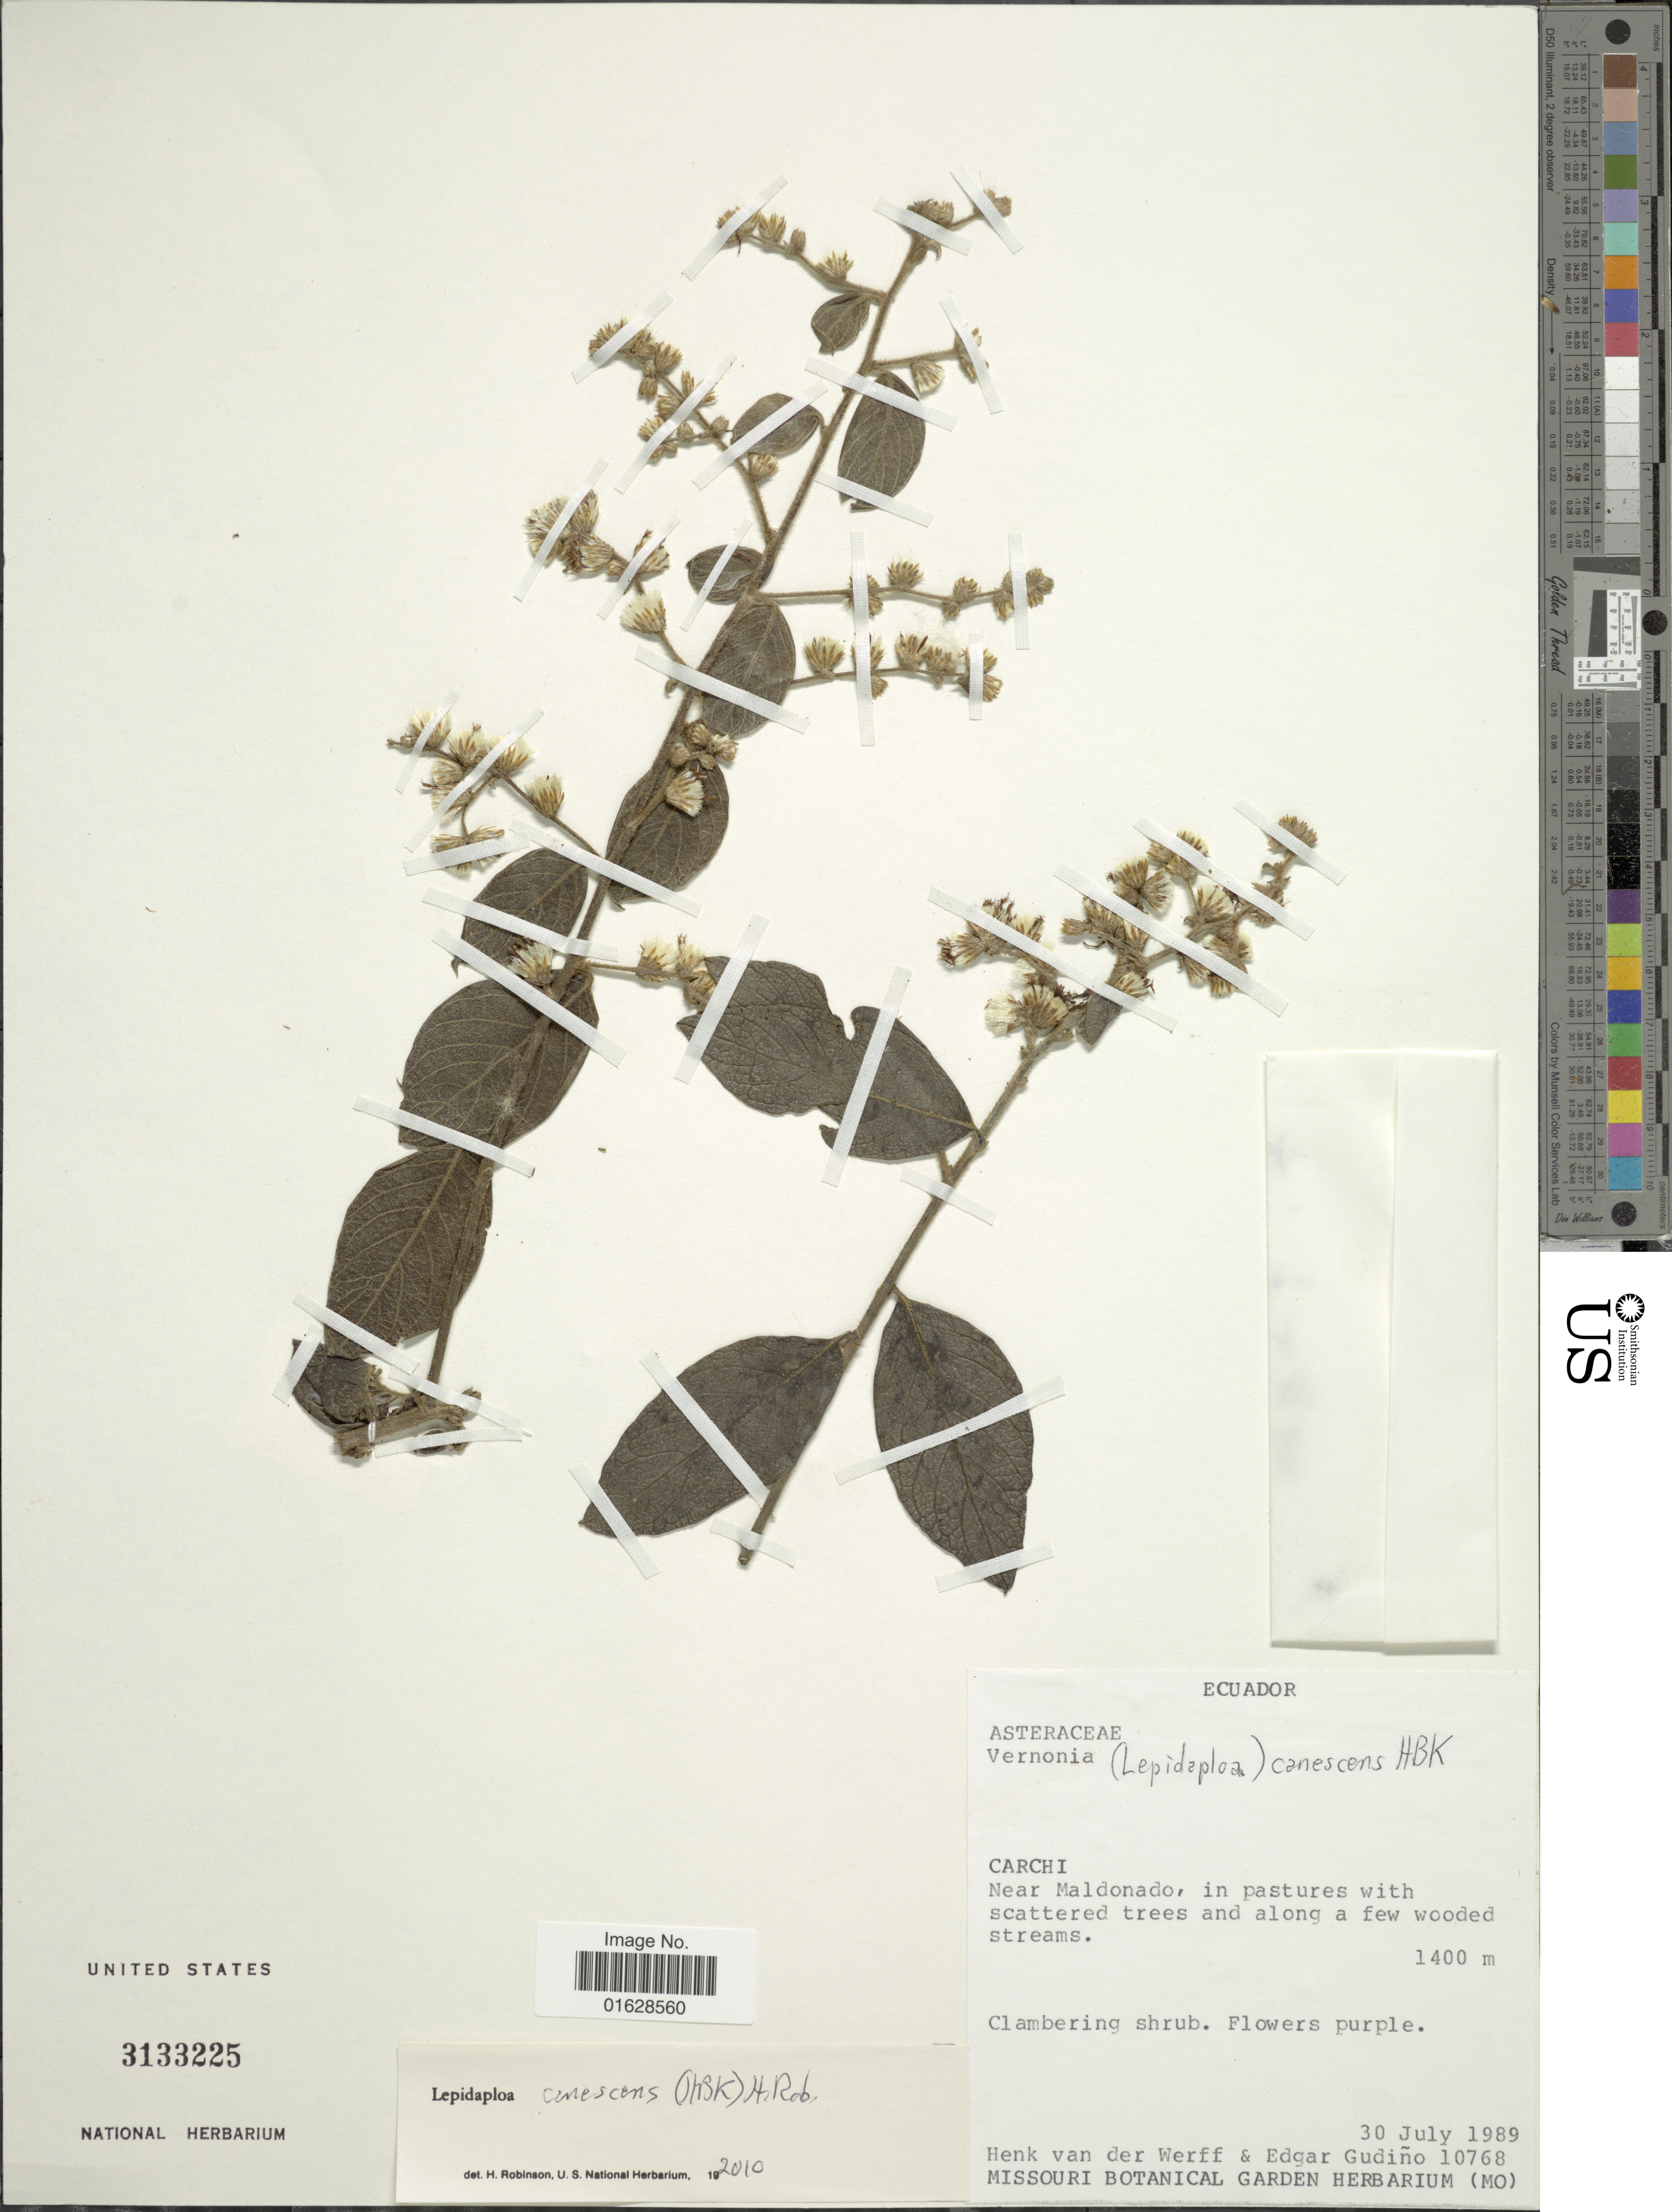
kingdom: Plantae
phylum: Tracheophyta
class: Magnoliopsida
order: Asterales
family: Asteraceae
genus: Lepidaploa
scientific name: Lepidaploa canescens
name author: (Kunth) H. Rob.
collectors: H. van der Werff & E. Gudiño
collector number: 10768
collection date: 1989-07-30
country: Ecuador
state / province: Carchi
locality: Ecuador. Carchi. Near Maldonano, in pastures with scattered trees and along a few wooded streams.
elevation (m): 1400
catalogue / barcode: US 3133225